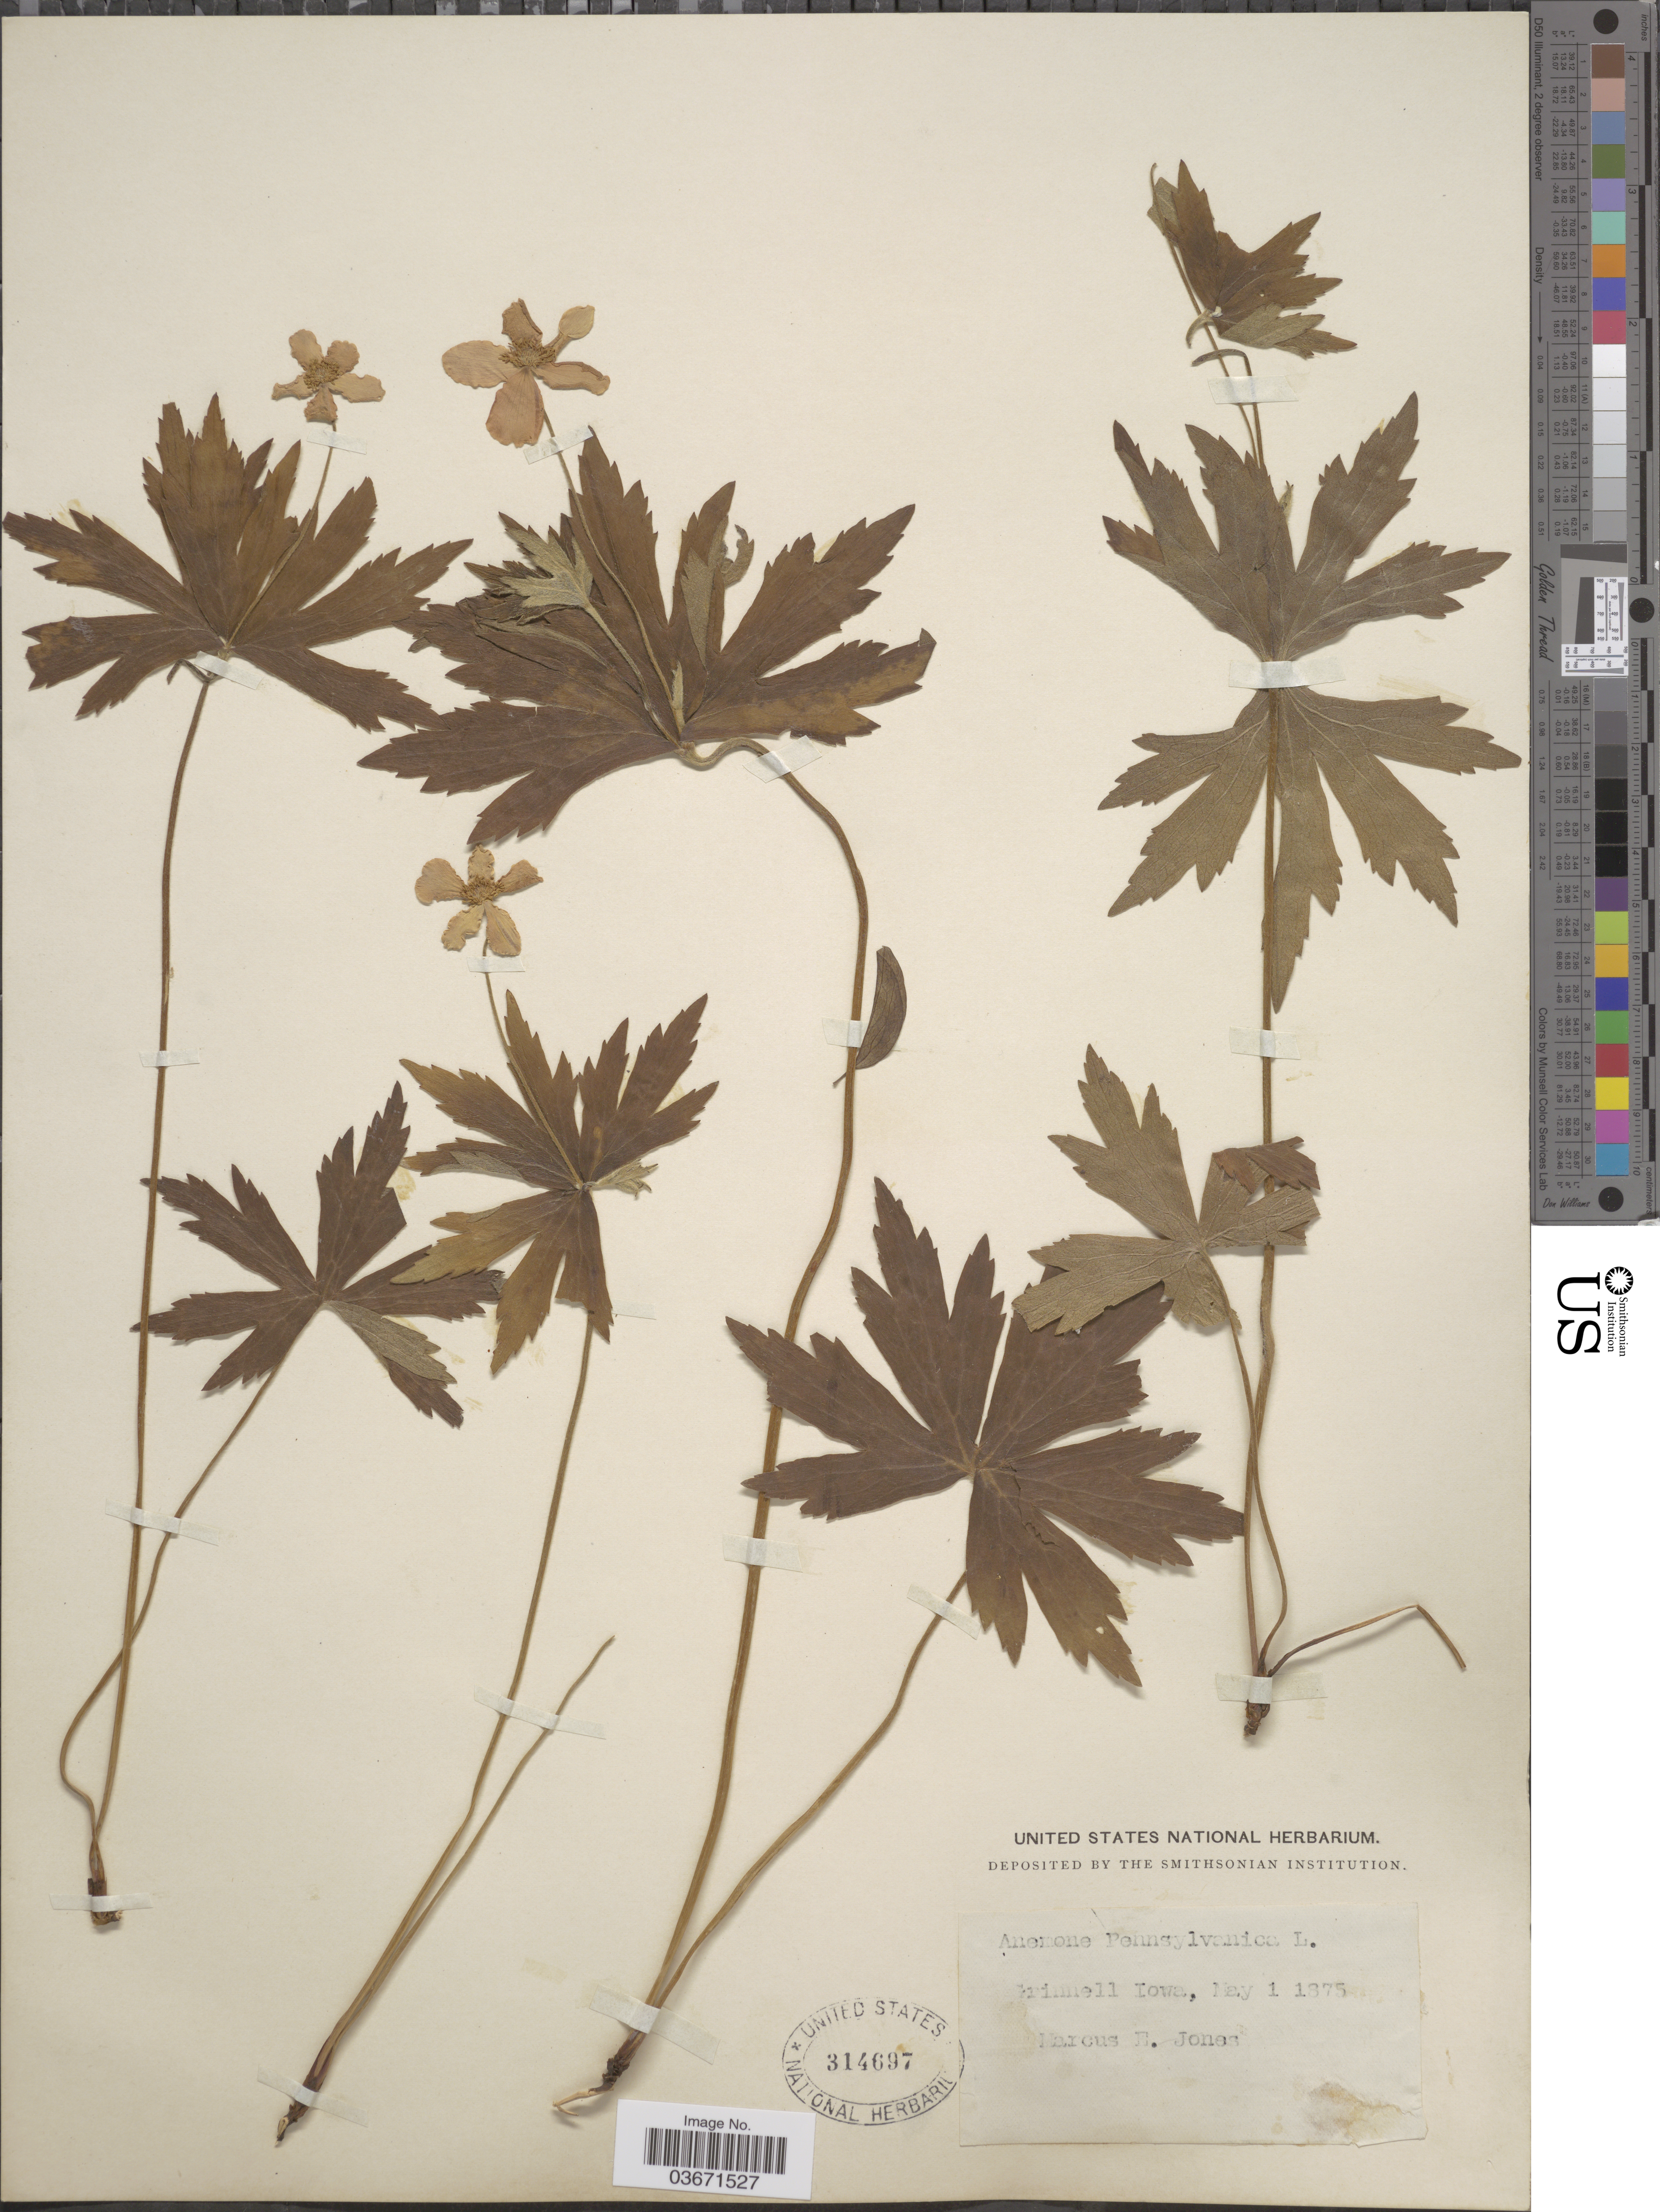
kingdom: Plantae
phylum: Tracheophyta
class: Magnoliopsida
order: Ranunculales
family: Ranunculaceae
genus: Anemone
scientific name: Anemone canadensis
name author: L.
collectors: M. E. Jones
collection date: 1875-05-01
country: United States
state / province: Iowa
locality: Grinnell.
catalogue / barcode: US 314697